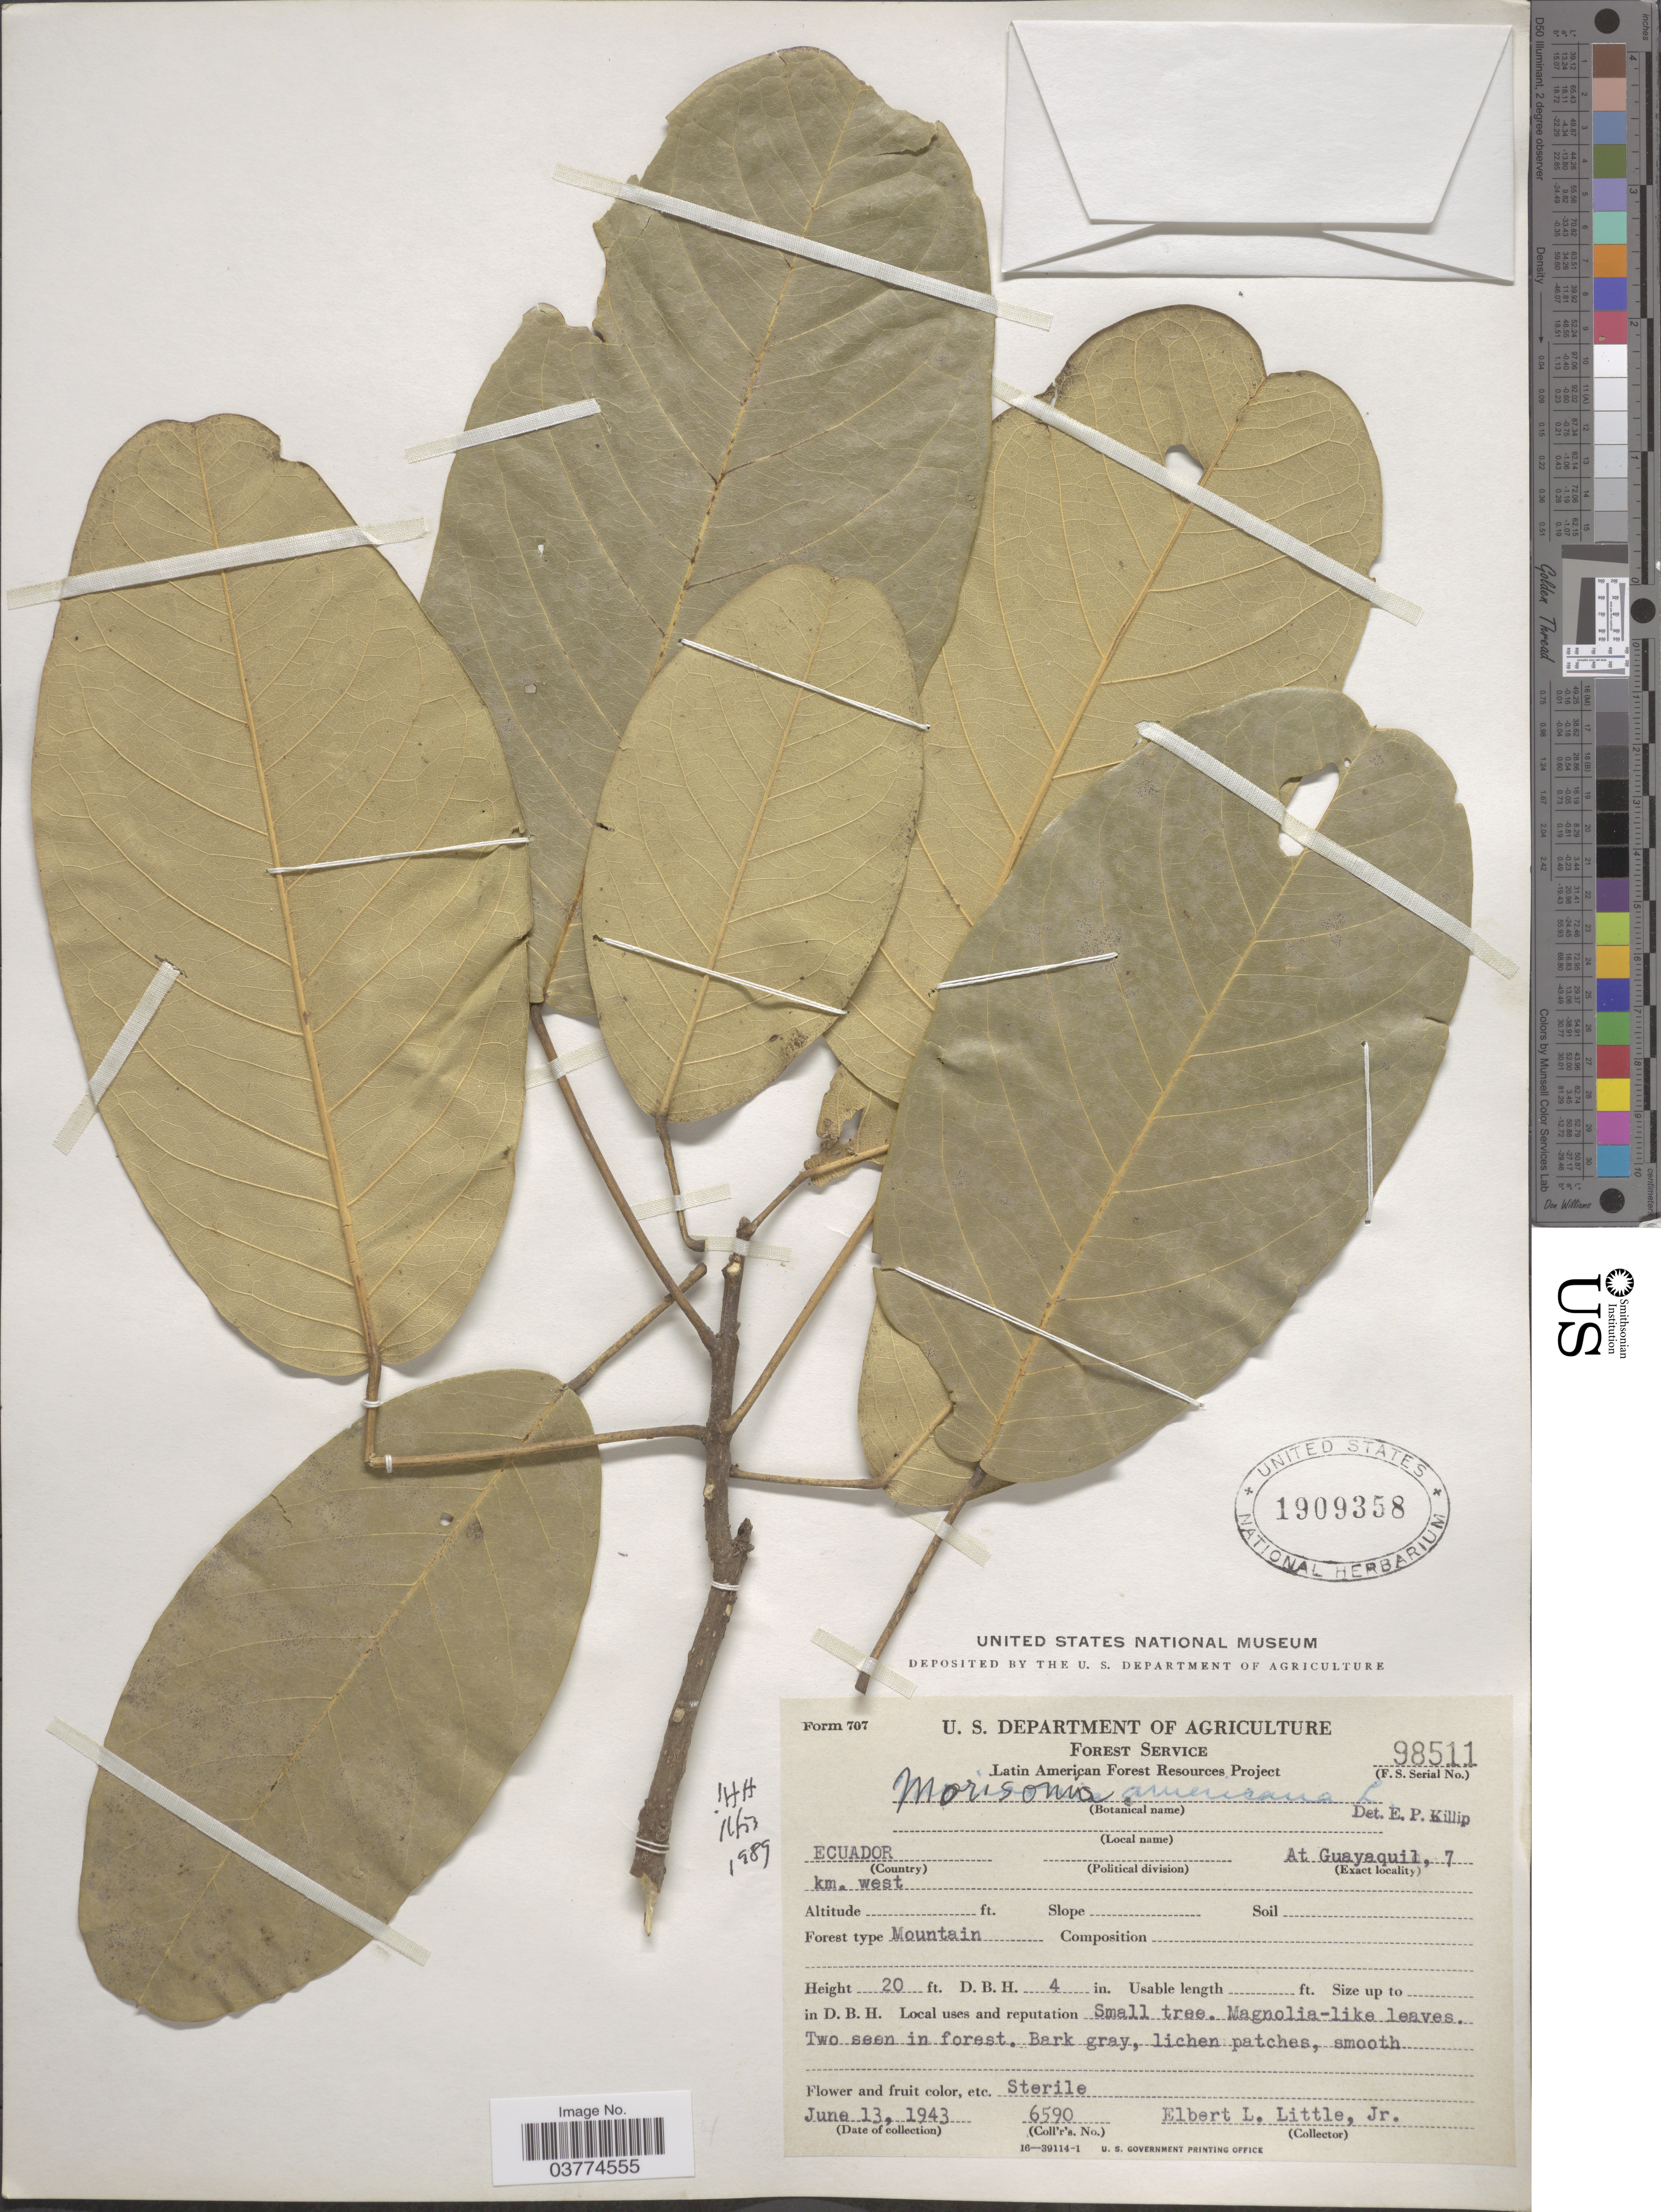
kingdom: Plantae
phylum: Tracheophyta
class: Magnoliopsida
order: Brassicales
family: Capparaceae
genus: Morisonia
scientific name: Morisonia americana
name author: L.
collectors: E. L. Little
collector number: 6590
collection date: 1943-06-13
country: Ecuador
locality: At Guayaquil, 7 km. west.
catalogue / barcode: US 1909358